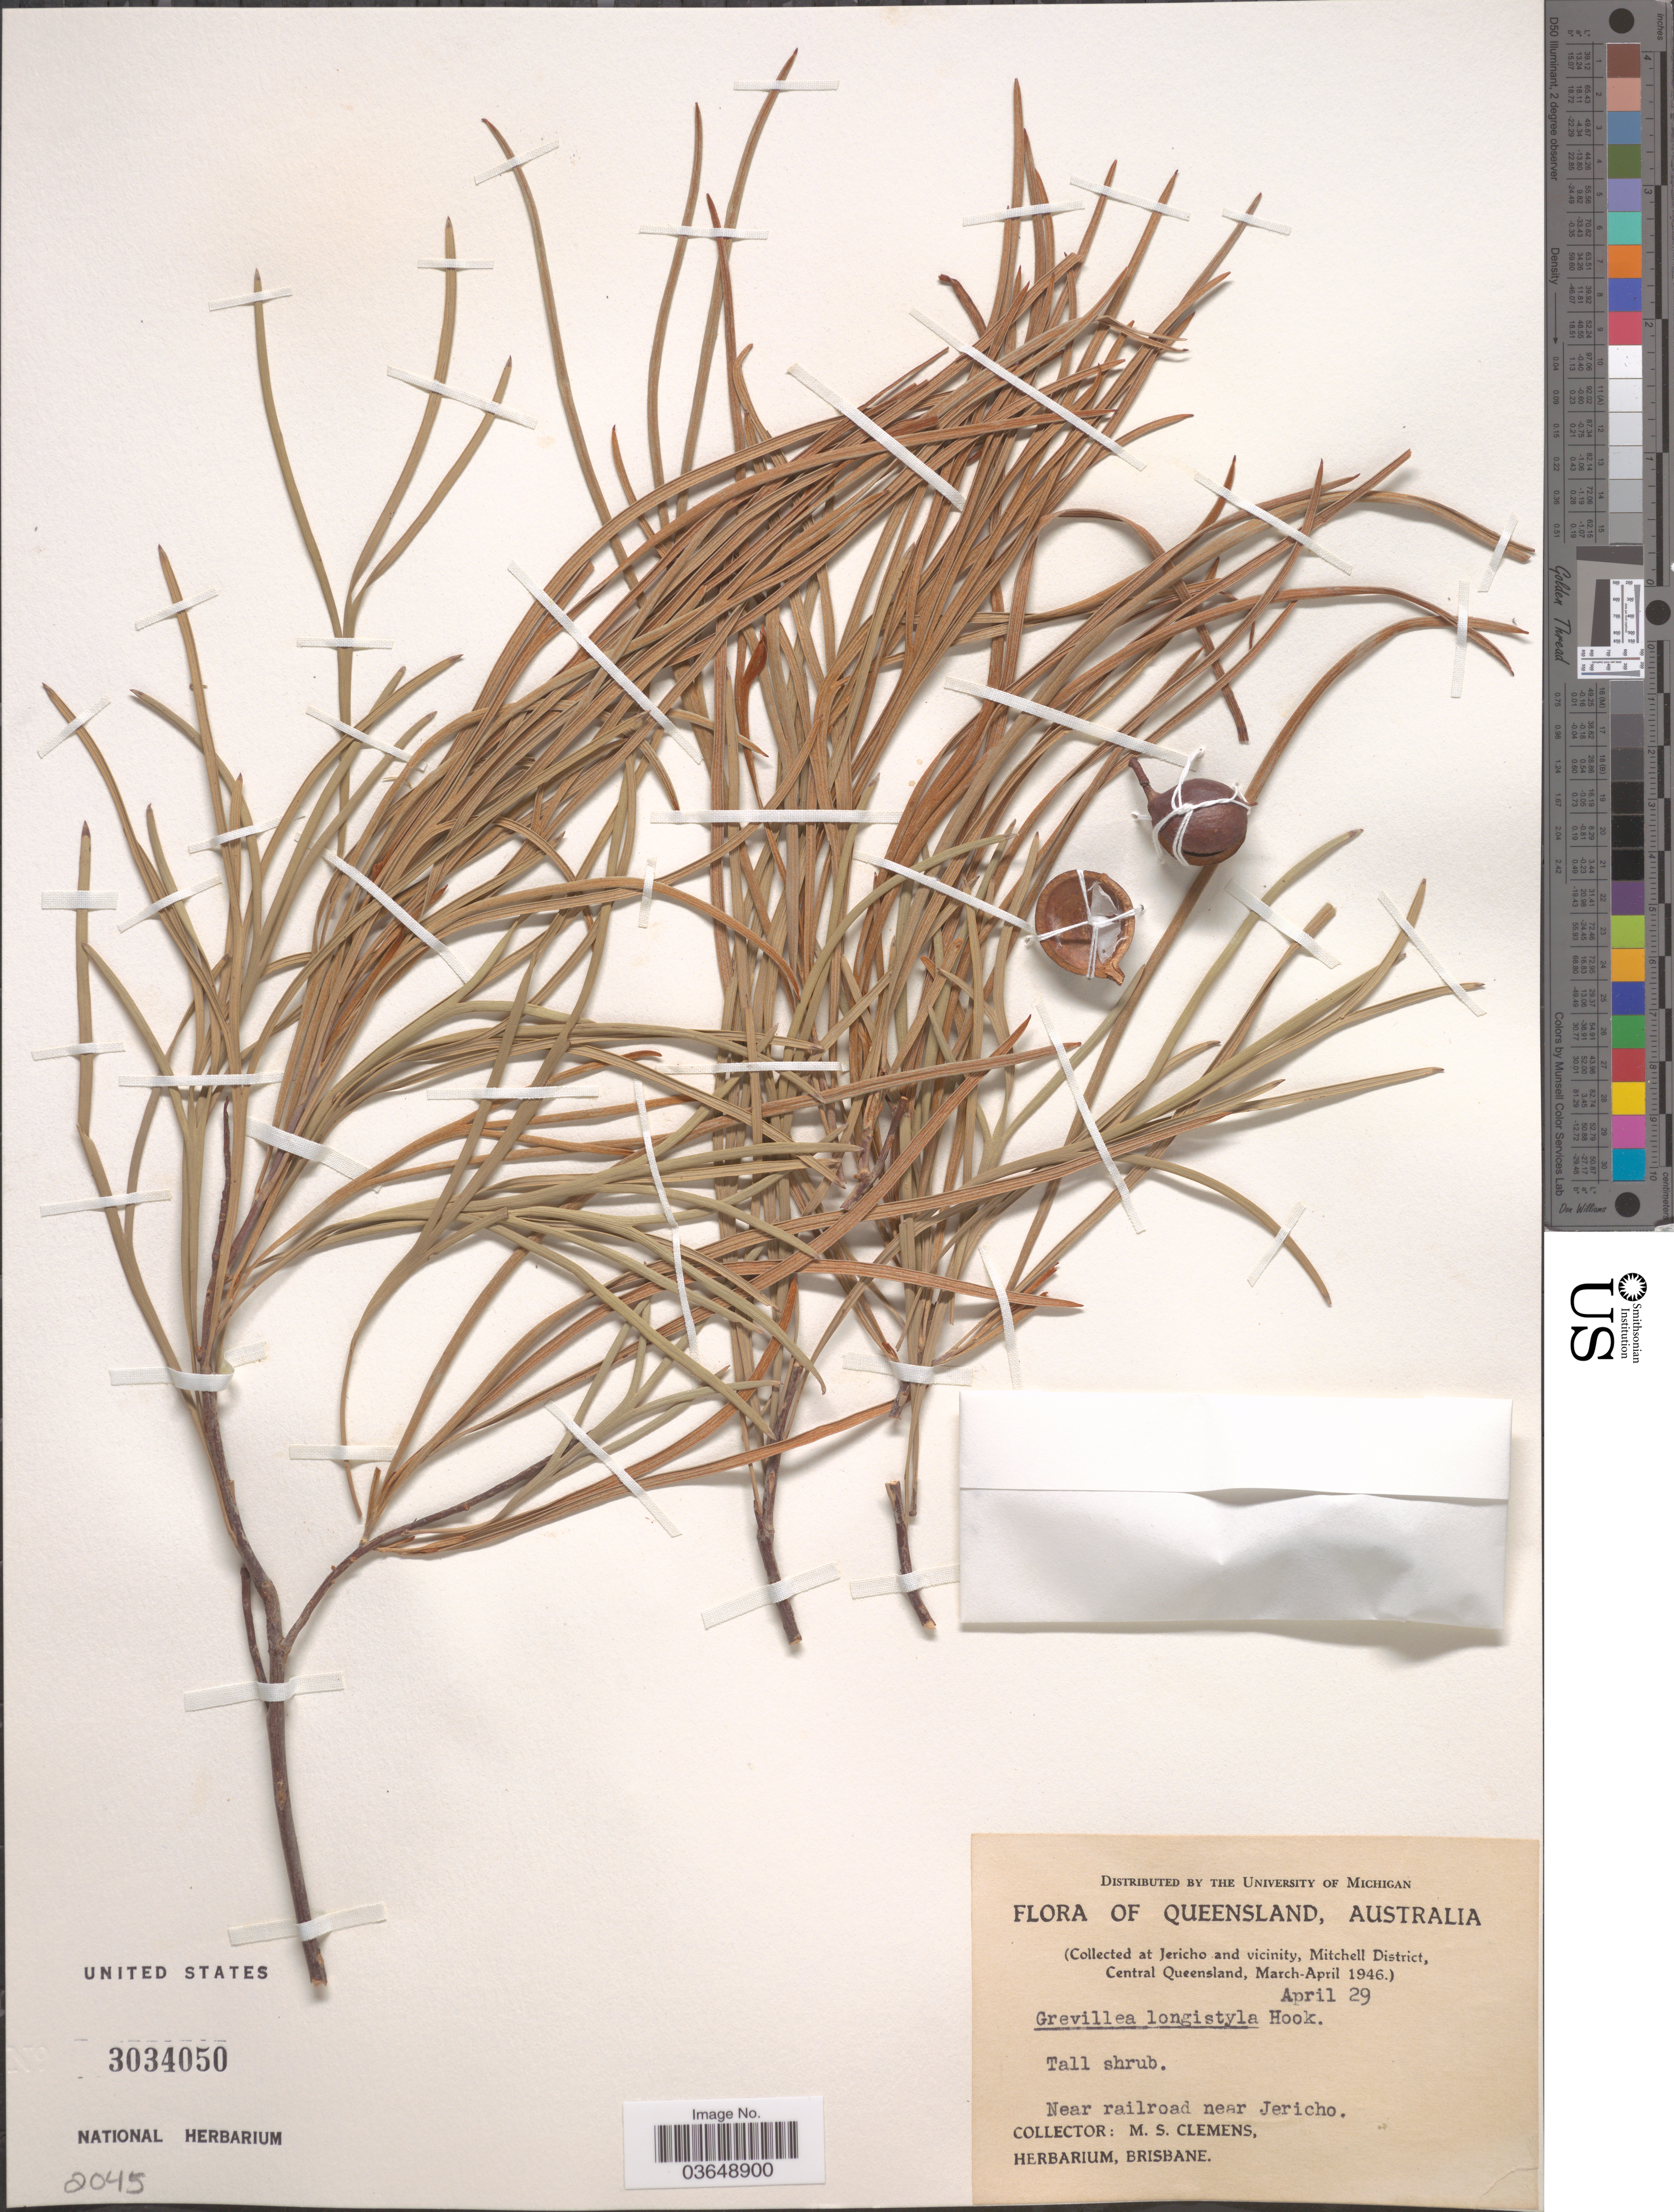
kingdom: Plantae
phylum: Tracheophyta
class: Magnoliopsida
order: Proteales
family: Proteaceae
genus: Grevillea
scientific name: Grevillea longistyla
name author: Hook.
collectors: M. S. Clemens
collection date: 1946-04-29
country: Australia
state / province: Queensland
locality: Jericho and vicinity, Mitchell District, Central Queensland. Near railroad near Jericho.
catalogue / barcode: US 3034050